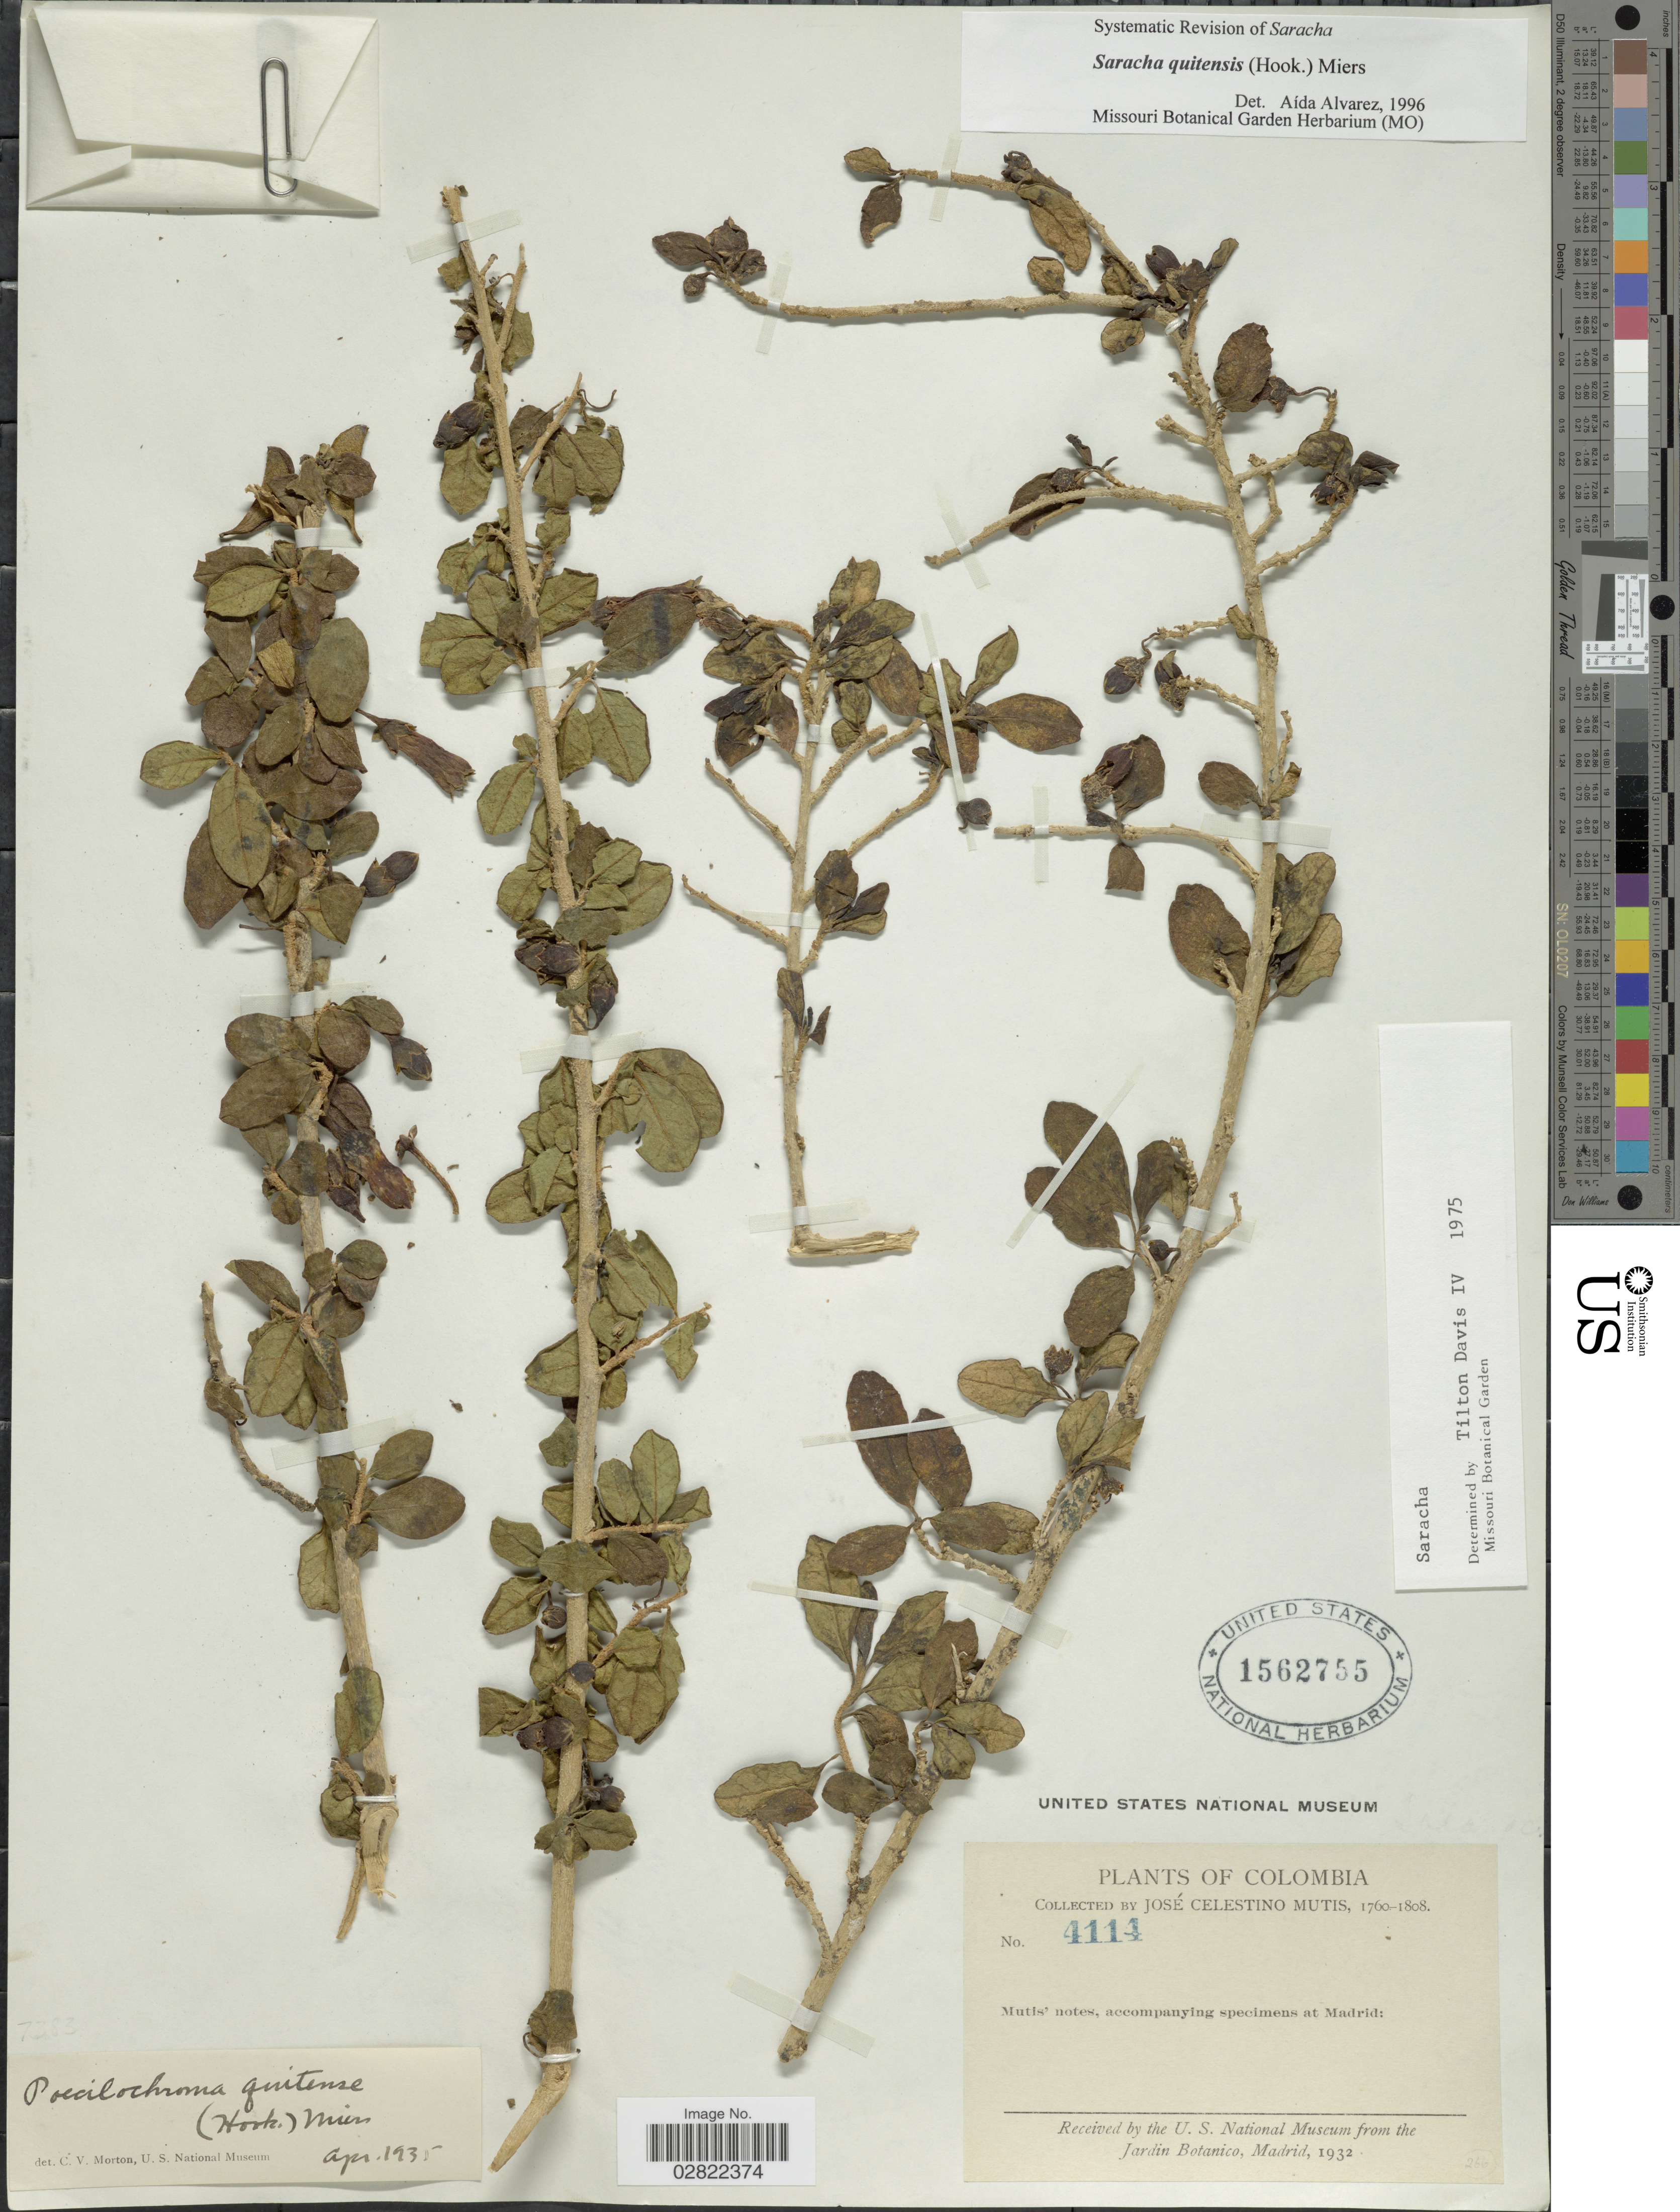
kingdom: Plantae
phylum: Tracheophyta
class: Magnoliopsida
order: Solanales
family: Solanaceae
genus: Saracha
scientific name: Saracha quitensis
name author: (Hook.) Miers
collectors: J. C. B. Mutis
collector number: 4114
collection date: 1760/1808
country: Colombia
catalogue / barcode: US 1562755